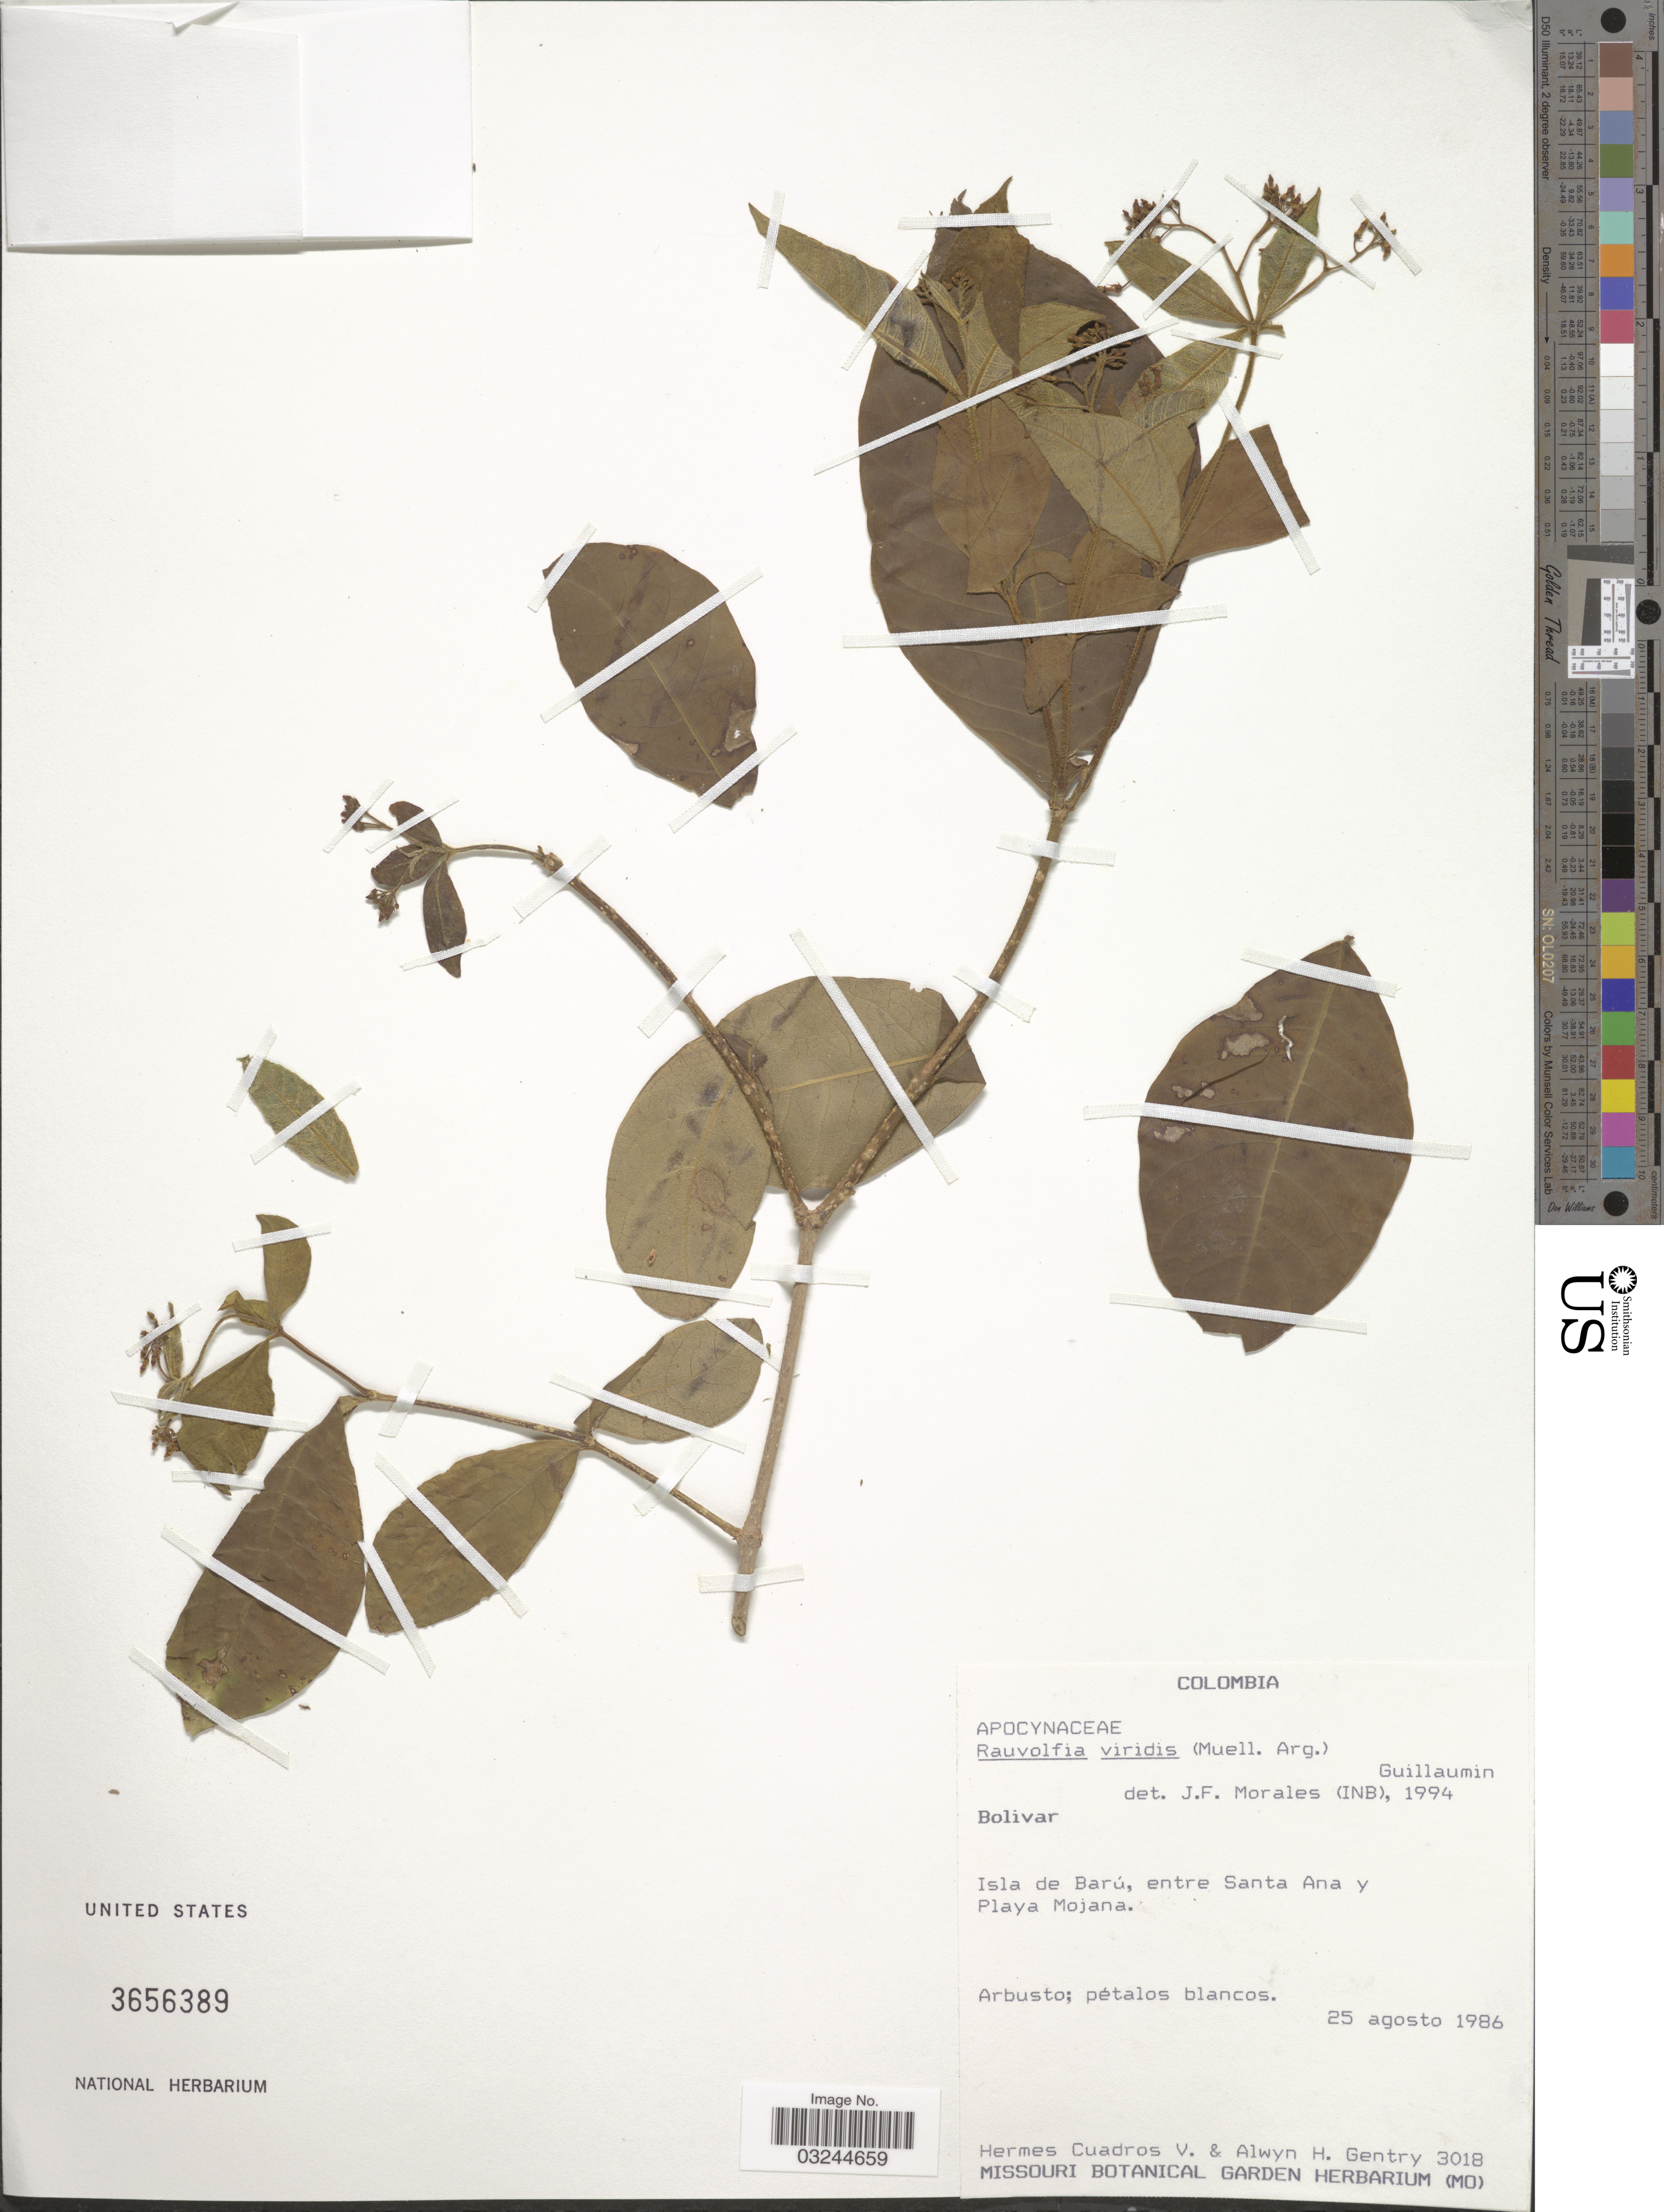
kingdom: Plantae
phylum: Tracheophyta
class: Magnoliopsida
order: Gentianales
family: Apocynaceae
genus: Rauvolfia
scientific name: Rauvolfia viridis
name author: Willd. ex Roem. & Schult.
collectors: H. Cuadros V. & A. H. Gentry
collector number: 3018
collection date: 1986-08-25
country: Colombia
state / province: Bolívar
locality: Isla de Barú, entre Santa Ana y Playa Mojana.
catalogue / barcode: US 3656389